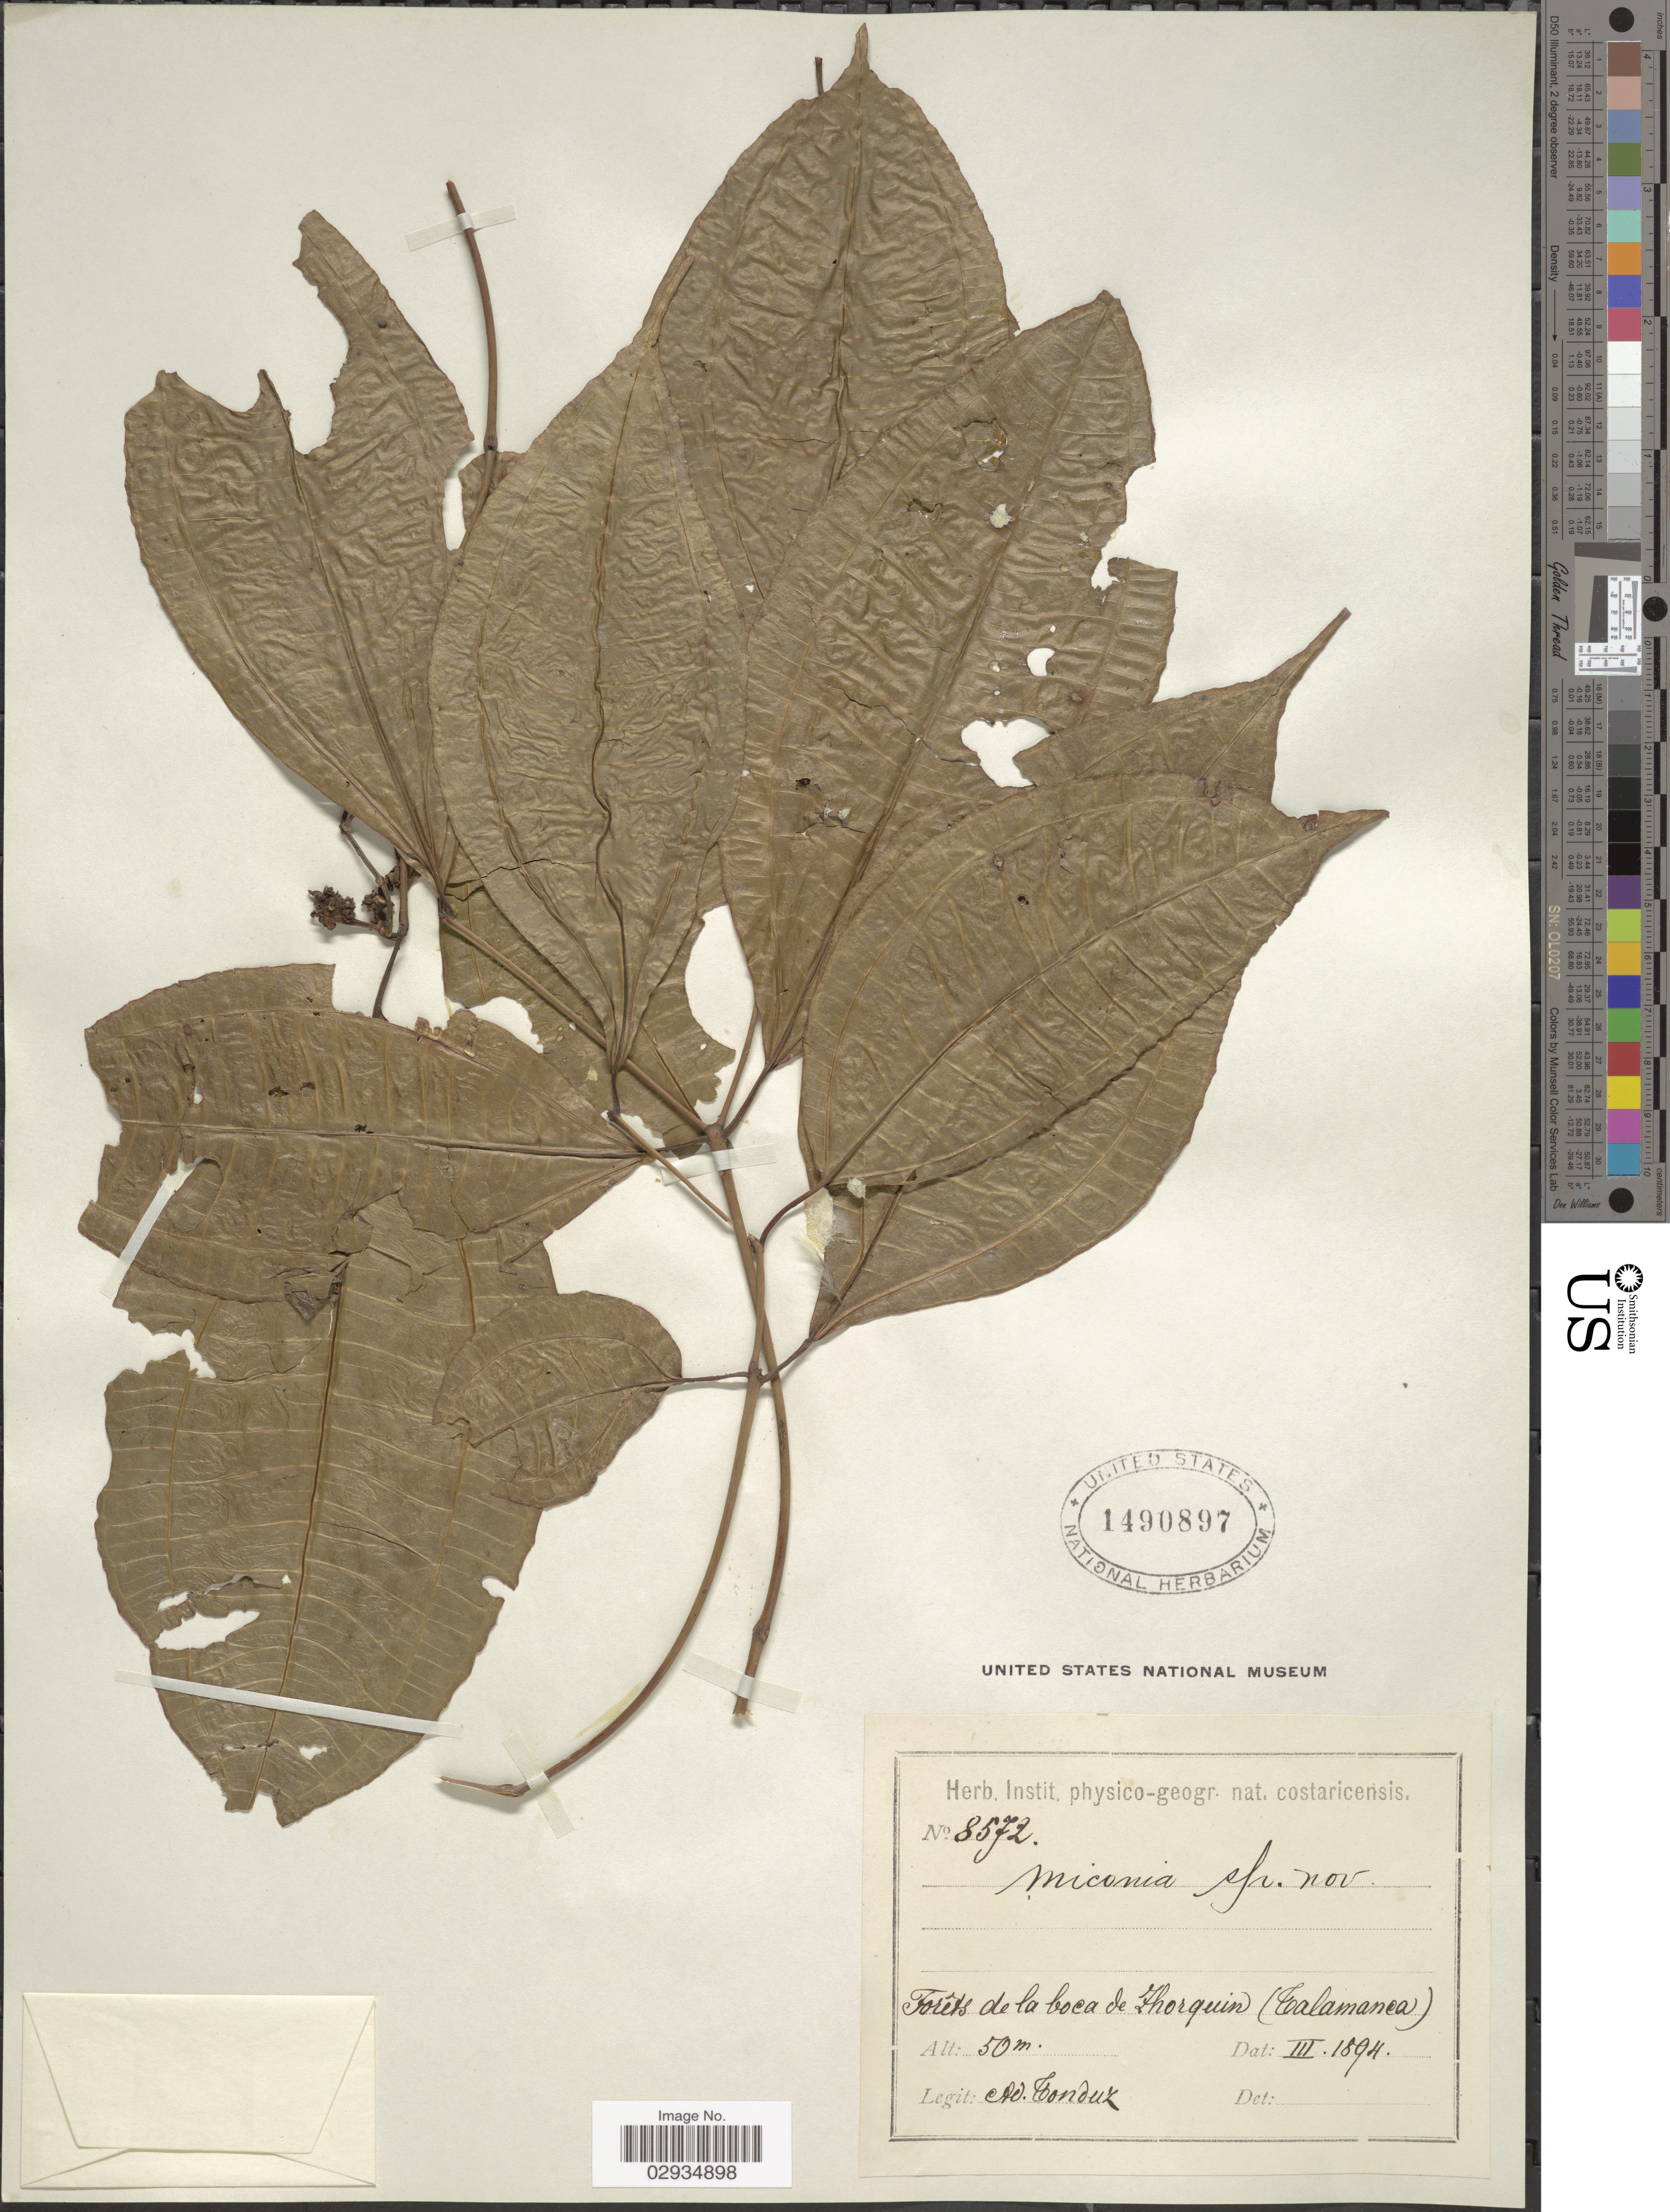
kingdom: Plantae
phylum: Tracheophyta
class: Magnoliopsida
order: Myrtales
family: Melastomataceae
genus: Miconia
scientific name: Miconia lateriflora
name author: Cogn.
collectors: A. Tonduz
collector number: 8572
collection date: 1894-03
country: Costa Rica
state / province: Limón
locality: Forêts de la boca de Zhorquin (Talamanca).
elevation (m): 50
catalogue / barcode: US 1490897